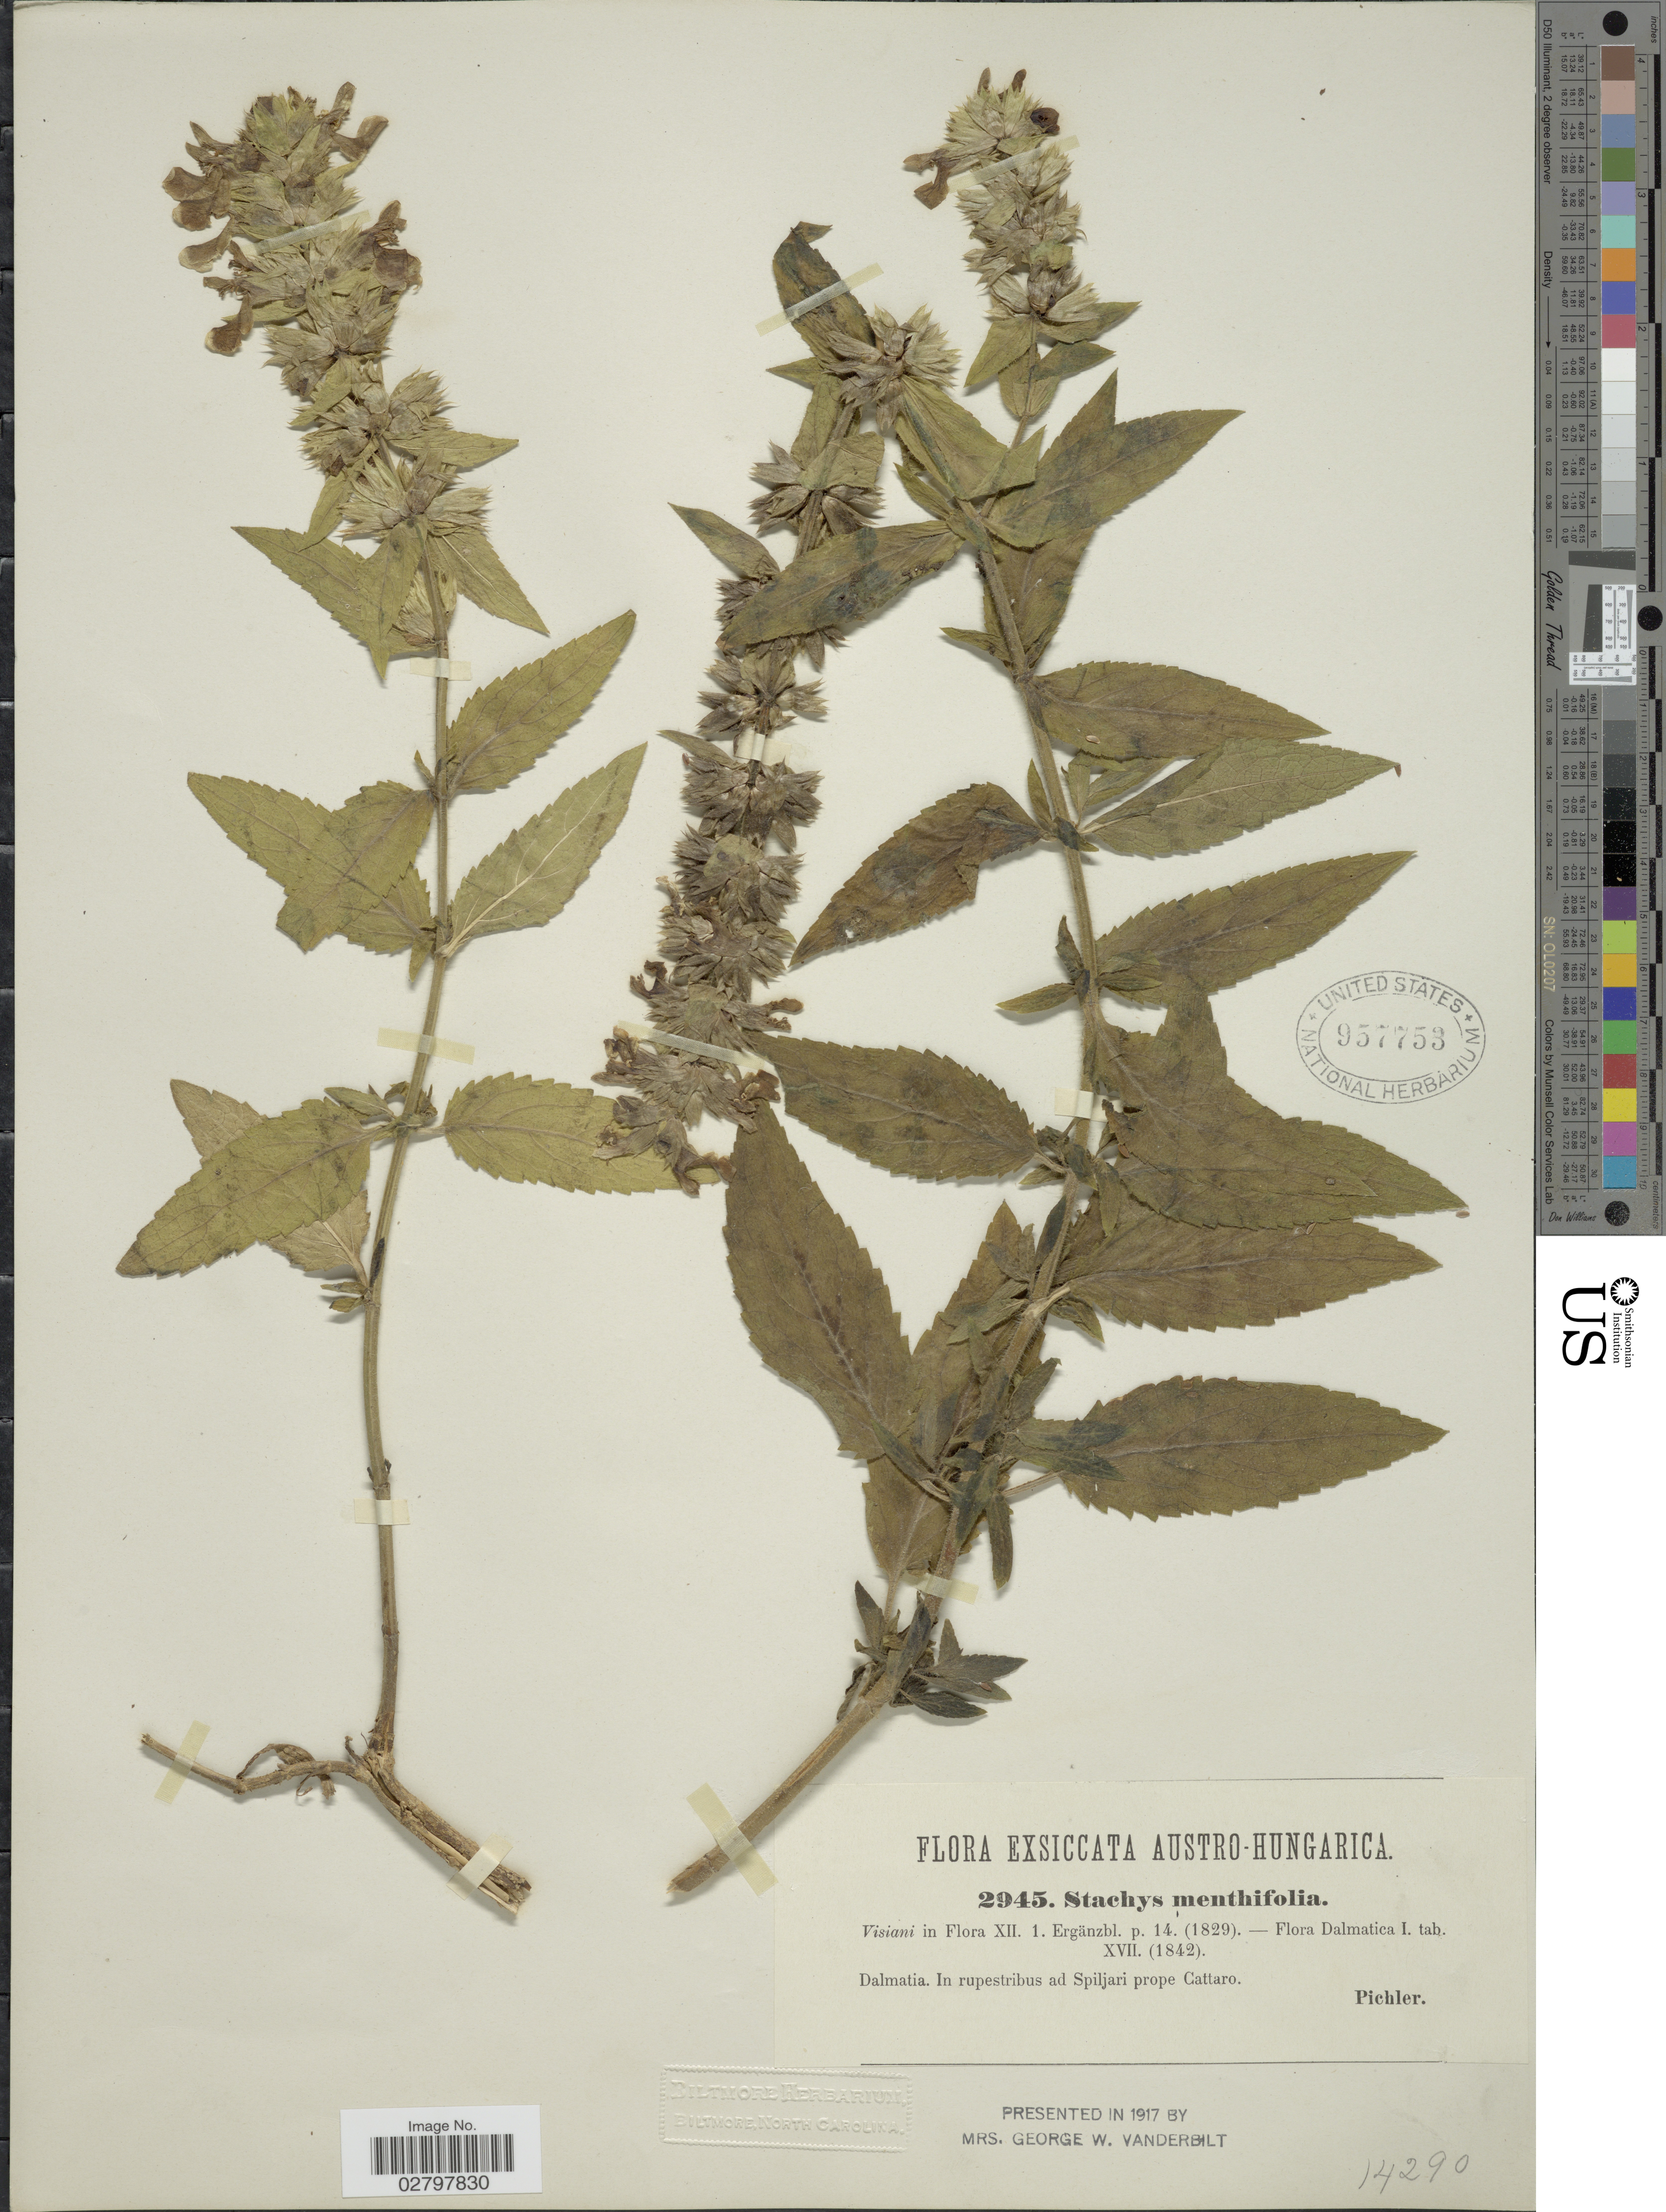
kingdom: Plantae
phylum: Tracheophyta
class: Magnoliopsida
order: Lamiales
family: Lamiaceae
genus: Stachys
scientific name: Stachys menthifolia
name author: Vis.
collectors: Pichler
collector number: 2945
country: Croatia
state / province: Split-Dalmatia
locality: In rupestribus ad Spiljari prope Cattaro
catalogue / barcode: US 957753